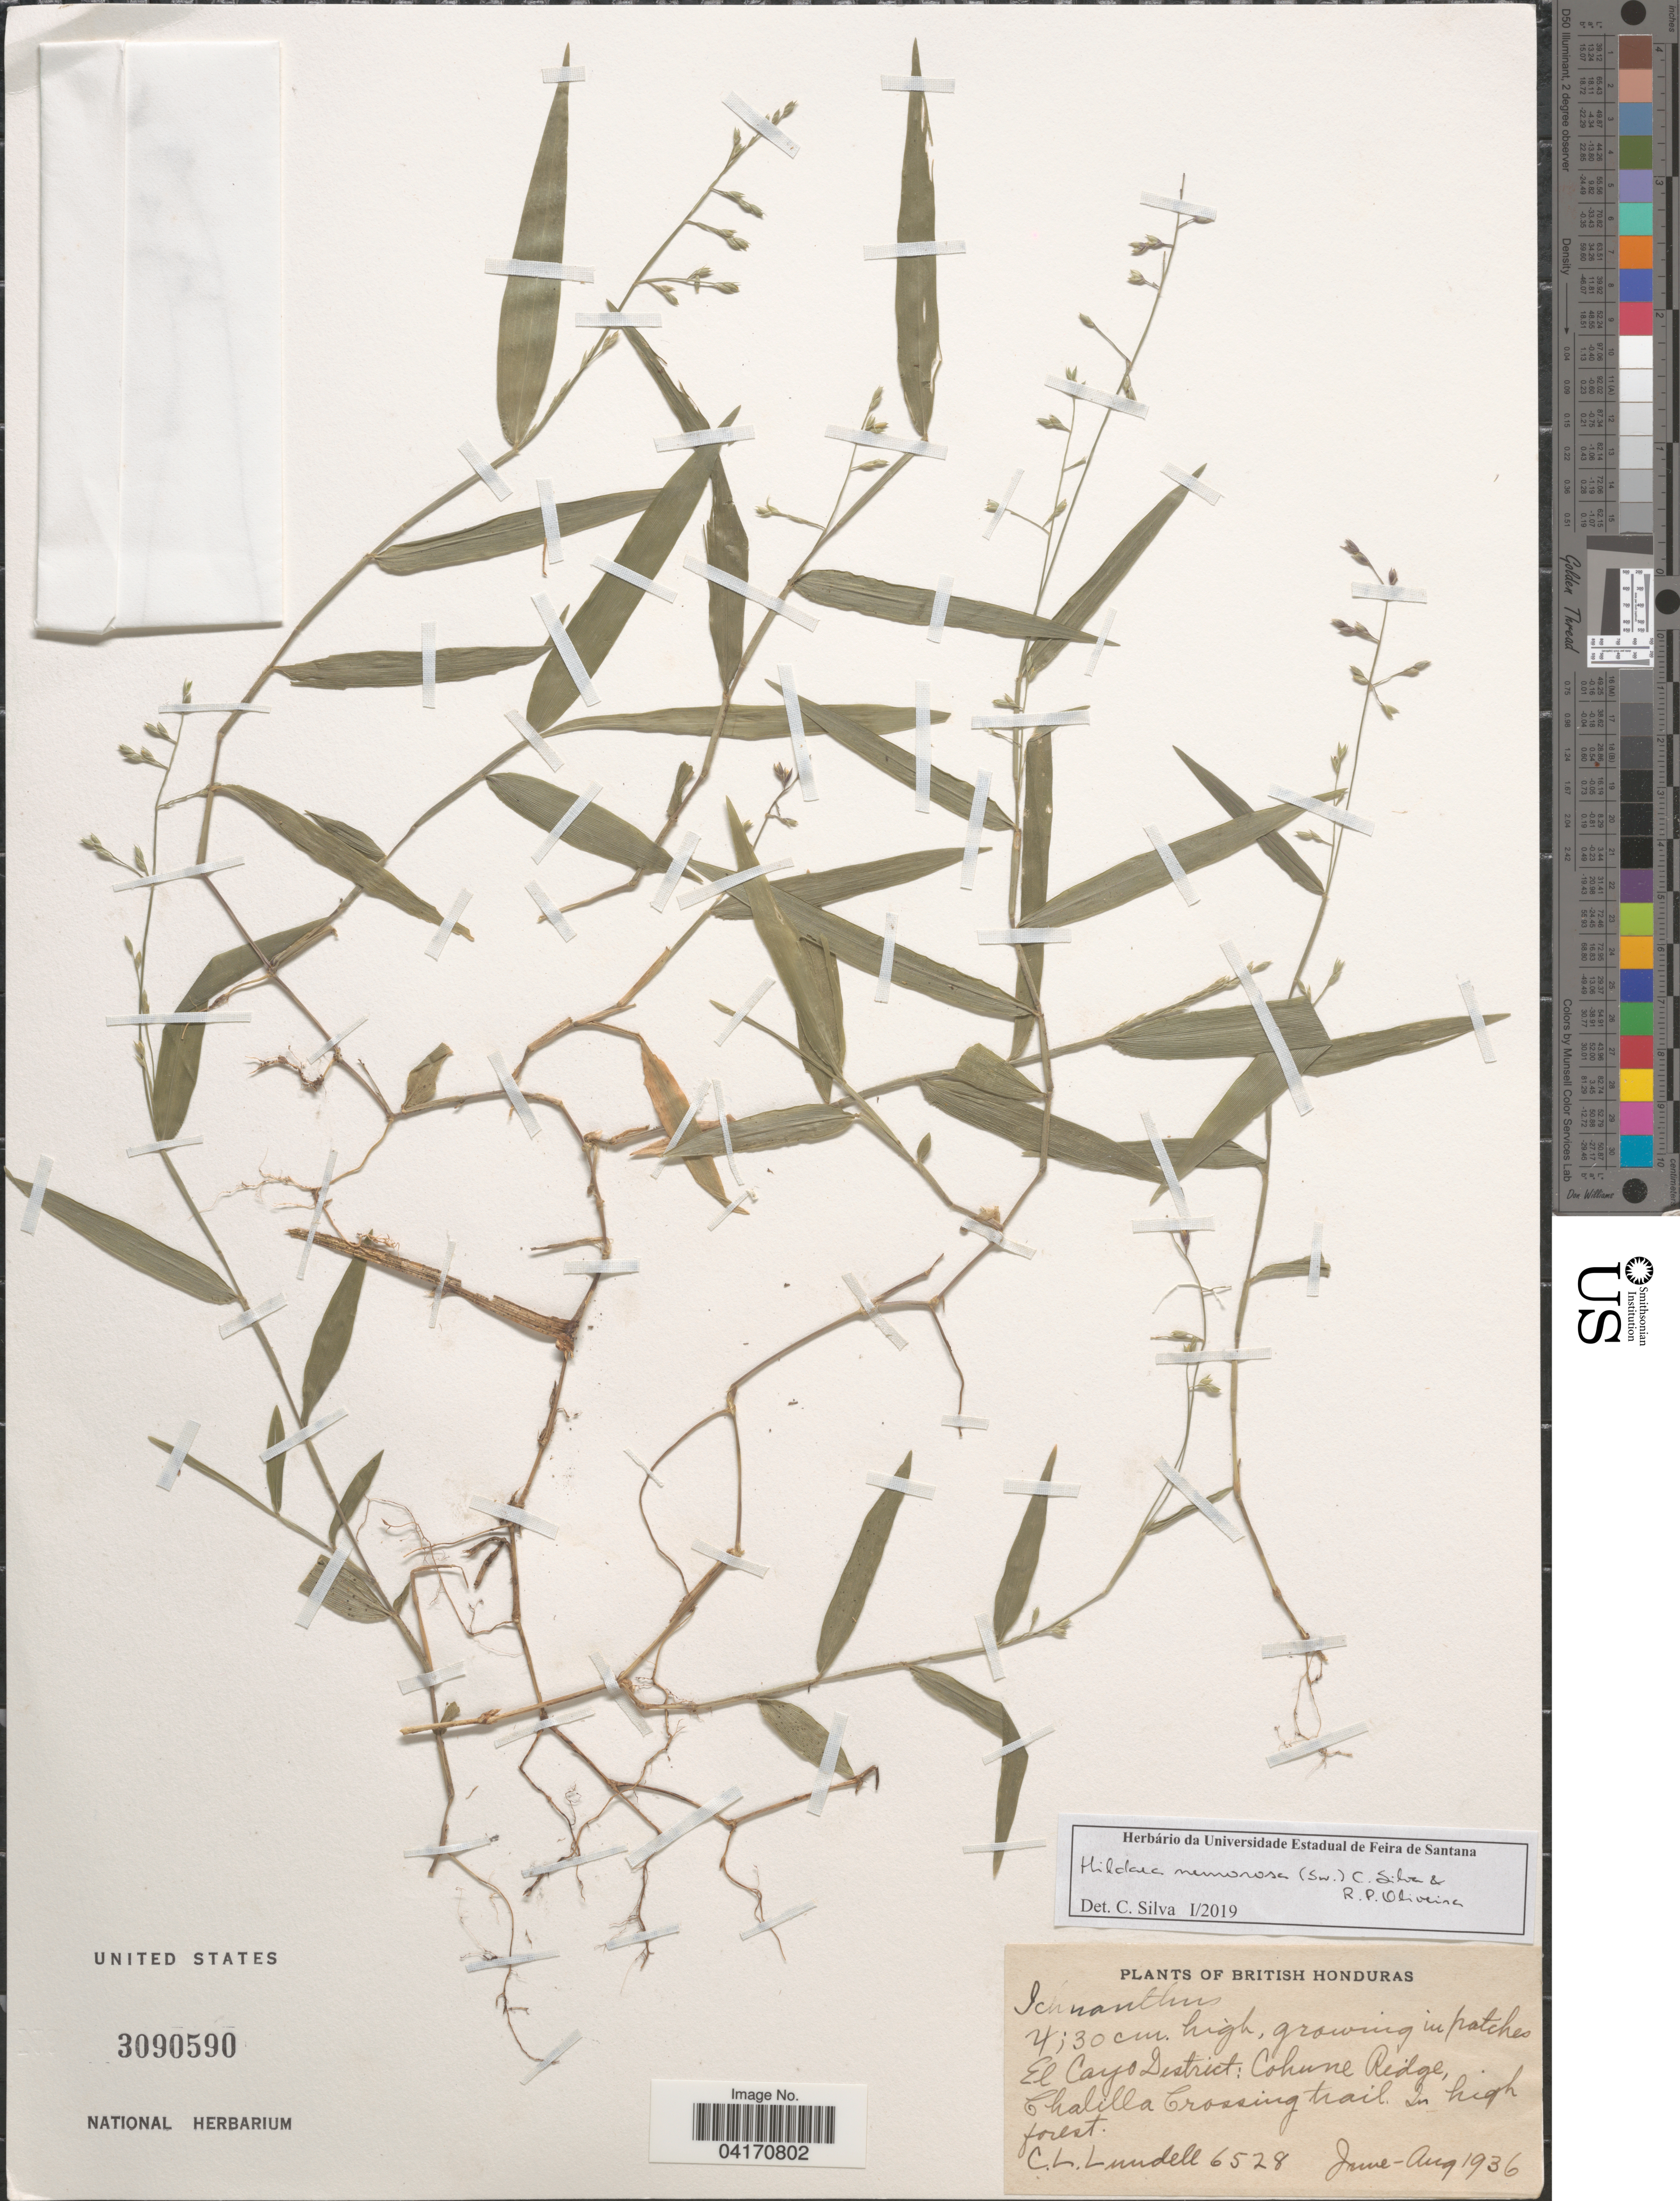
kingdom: Plantae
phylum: Tracheophyta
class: Liliopsida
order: Poales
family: Poaceae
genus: Hildaea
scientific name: Hildaea nemorosa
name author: (Sw.) C. Silva & R.P. Oliveira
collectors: C. L. Lundell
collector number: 6528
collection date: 1936-06/1936-08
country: Belize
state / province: Cayo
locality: British Honduras. El Cayo District: Cohune Ridge, Chalilla Crossing trail.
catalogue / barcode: US 3090590